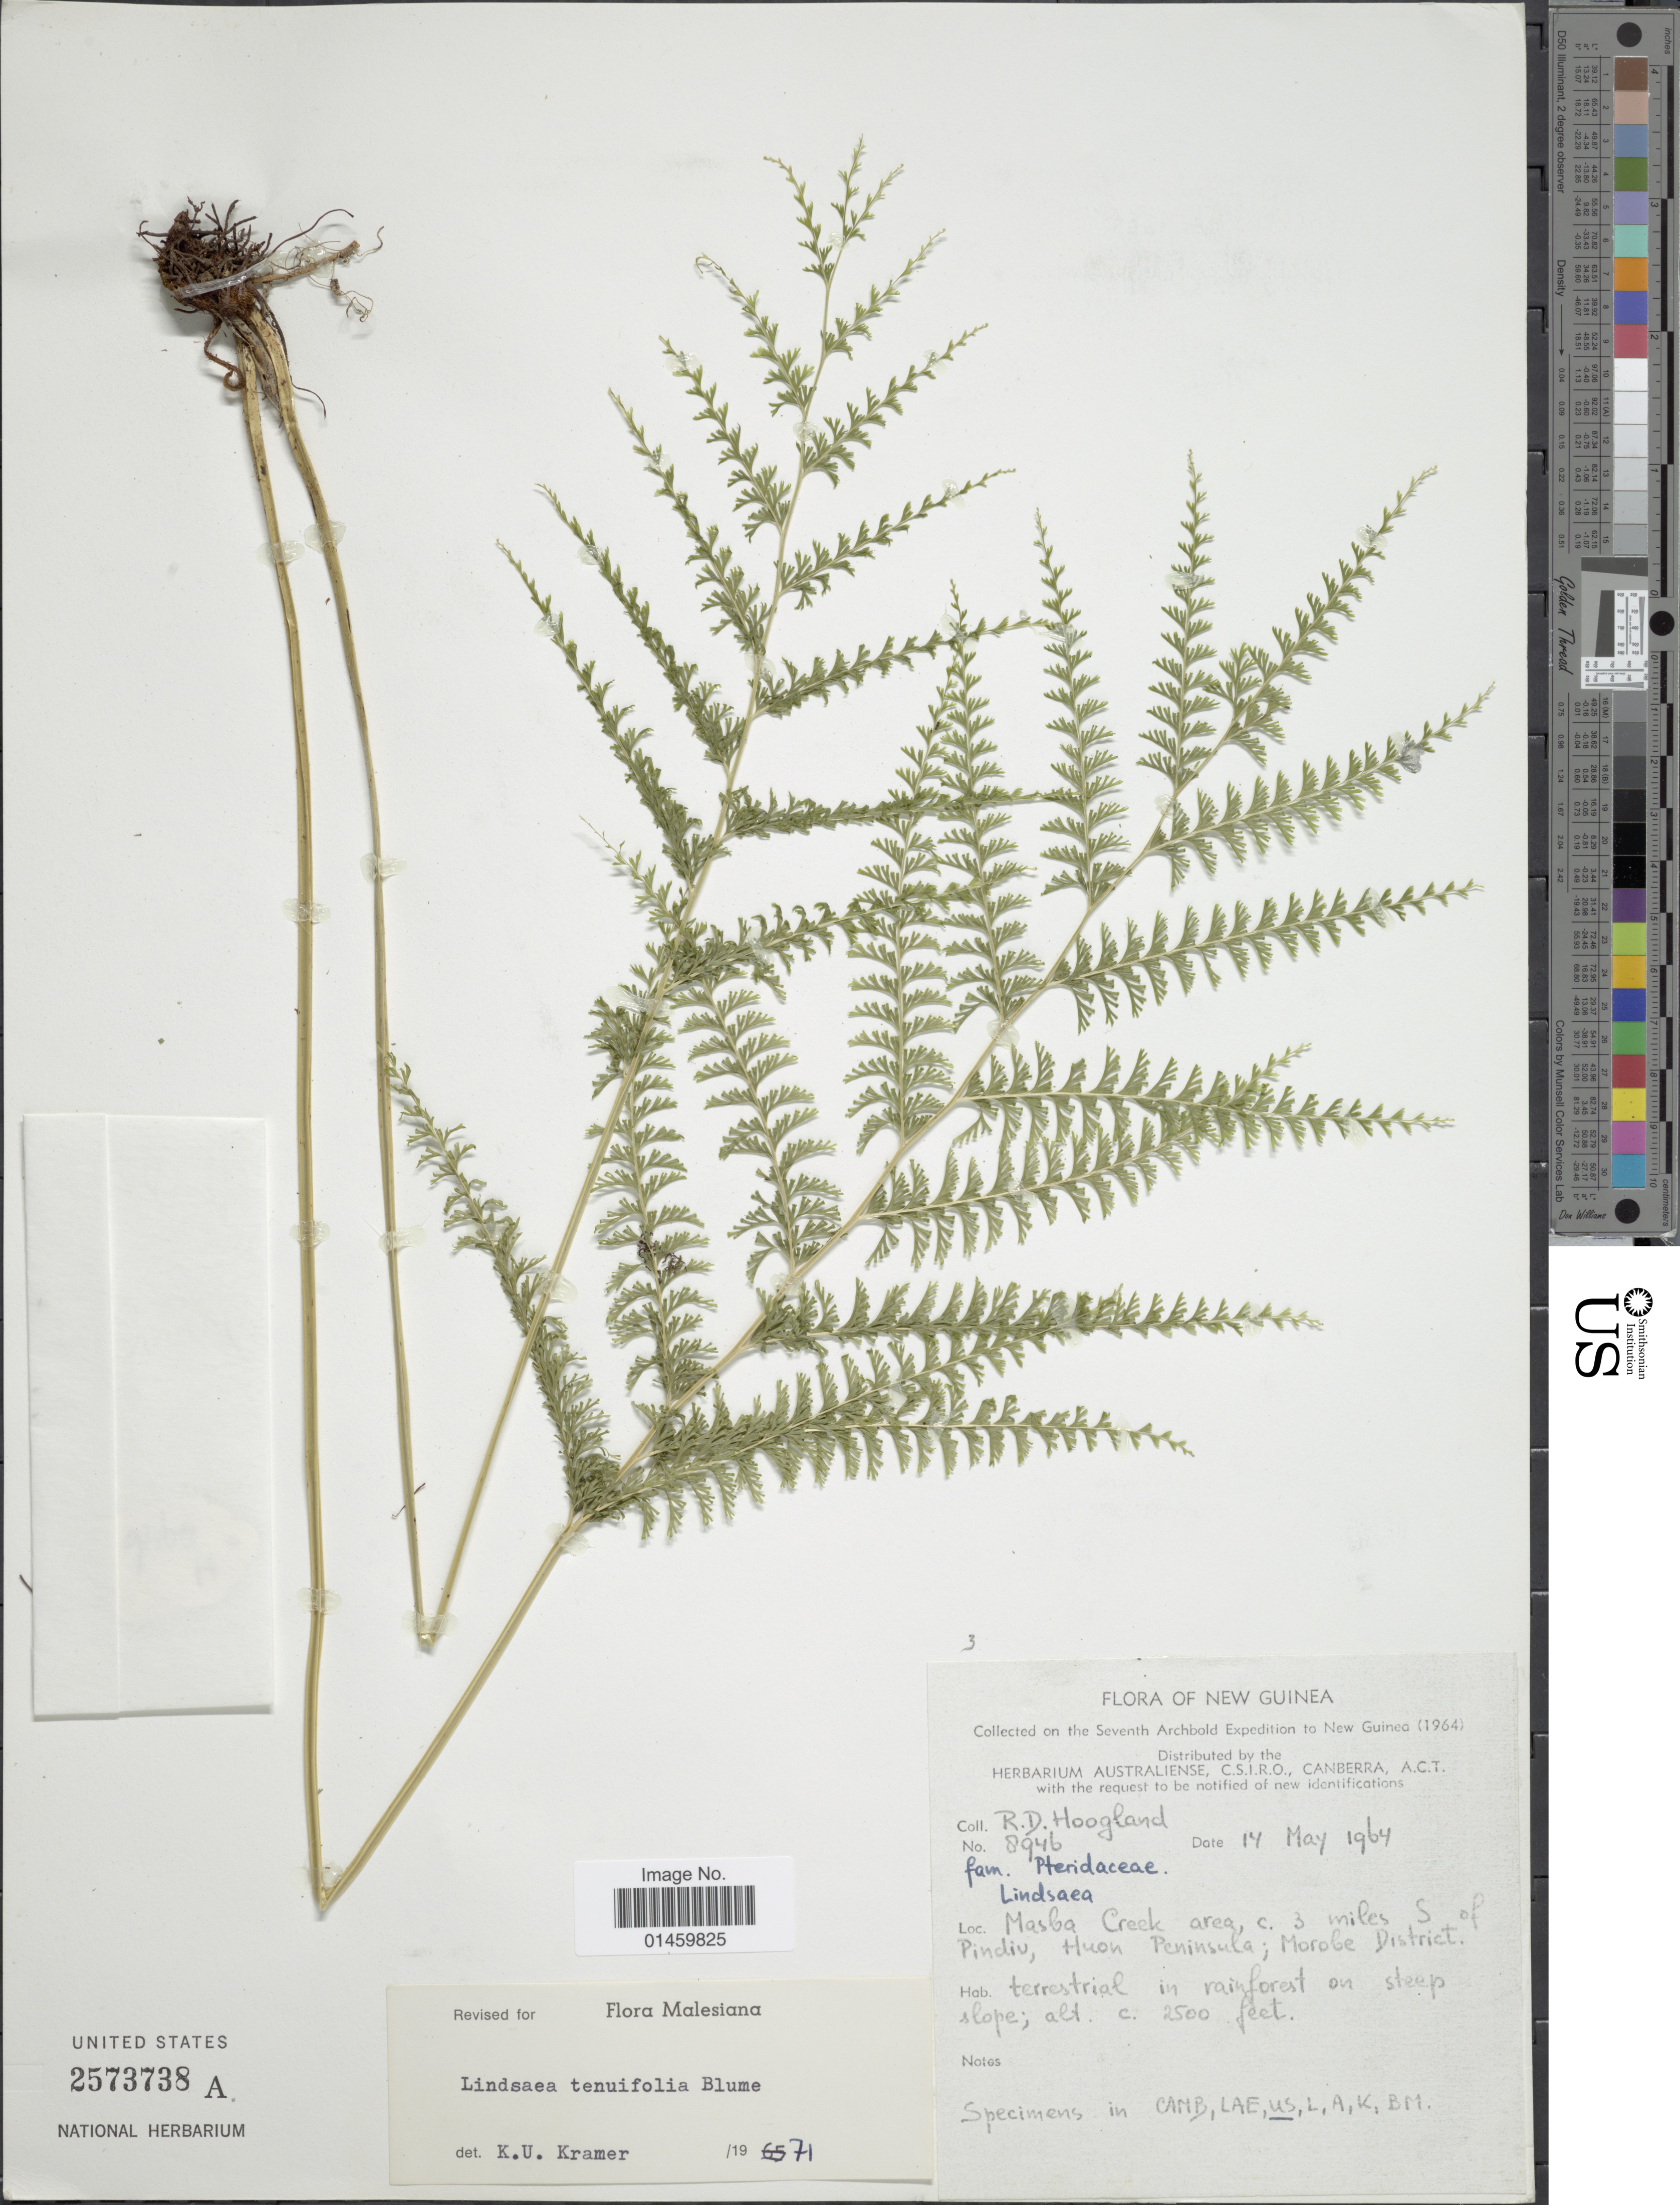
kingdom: Plantae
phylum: Tracheophyta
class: Polypodiopsida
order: Polypodiales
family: Lindsaeaceae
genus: Lindsaea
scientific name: Lindsaea tenuifolia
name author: Blume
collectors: R. D. Hoogland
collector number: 8946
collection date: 1964-05-14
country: Papua New Guinea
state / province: Morobe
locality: New Guinea. Masba Creek area, c. 3 miles S of Pindiu, Huon Peninsula; Morobe District.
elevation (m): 762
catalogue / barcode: US 2573738A